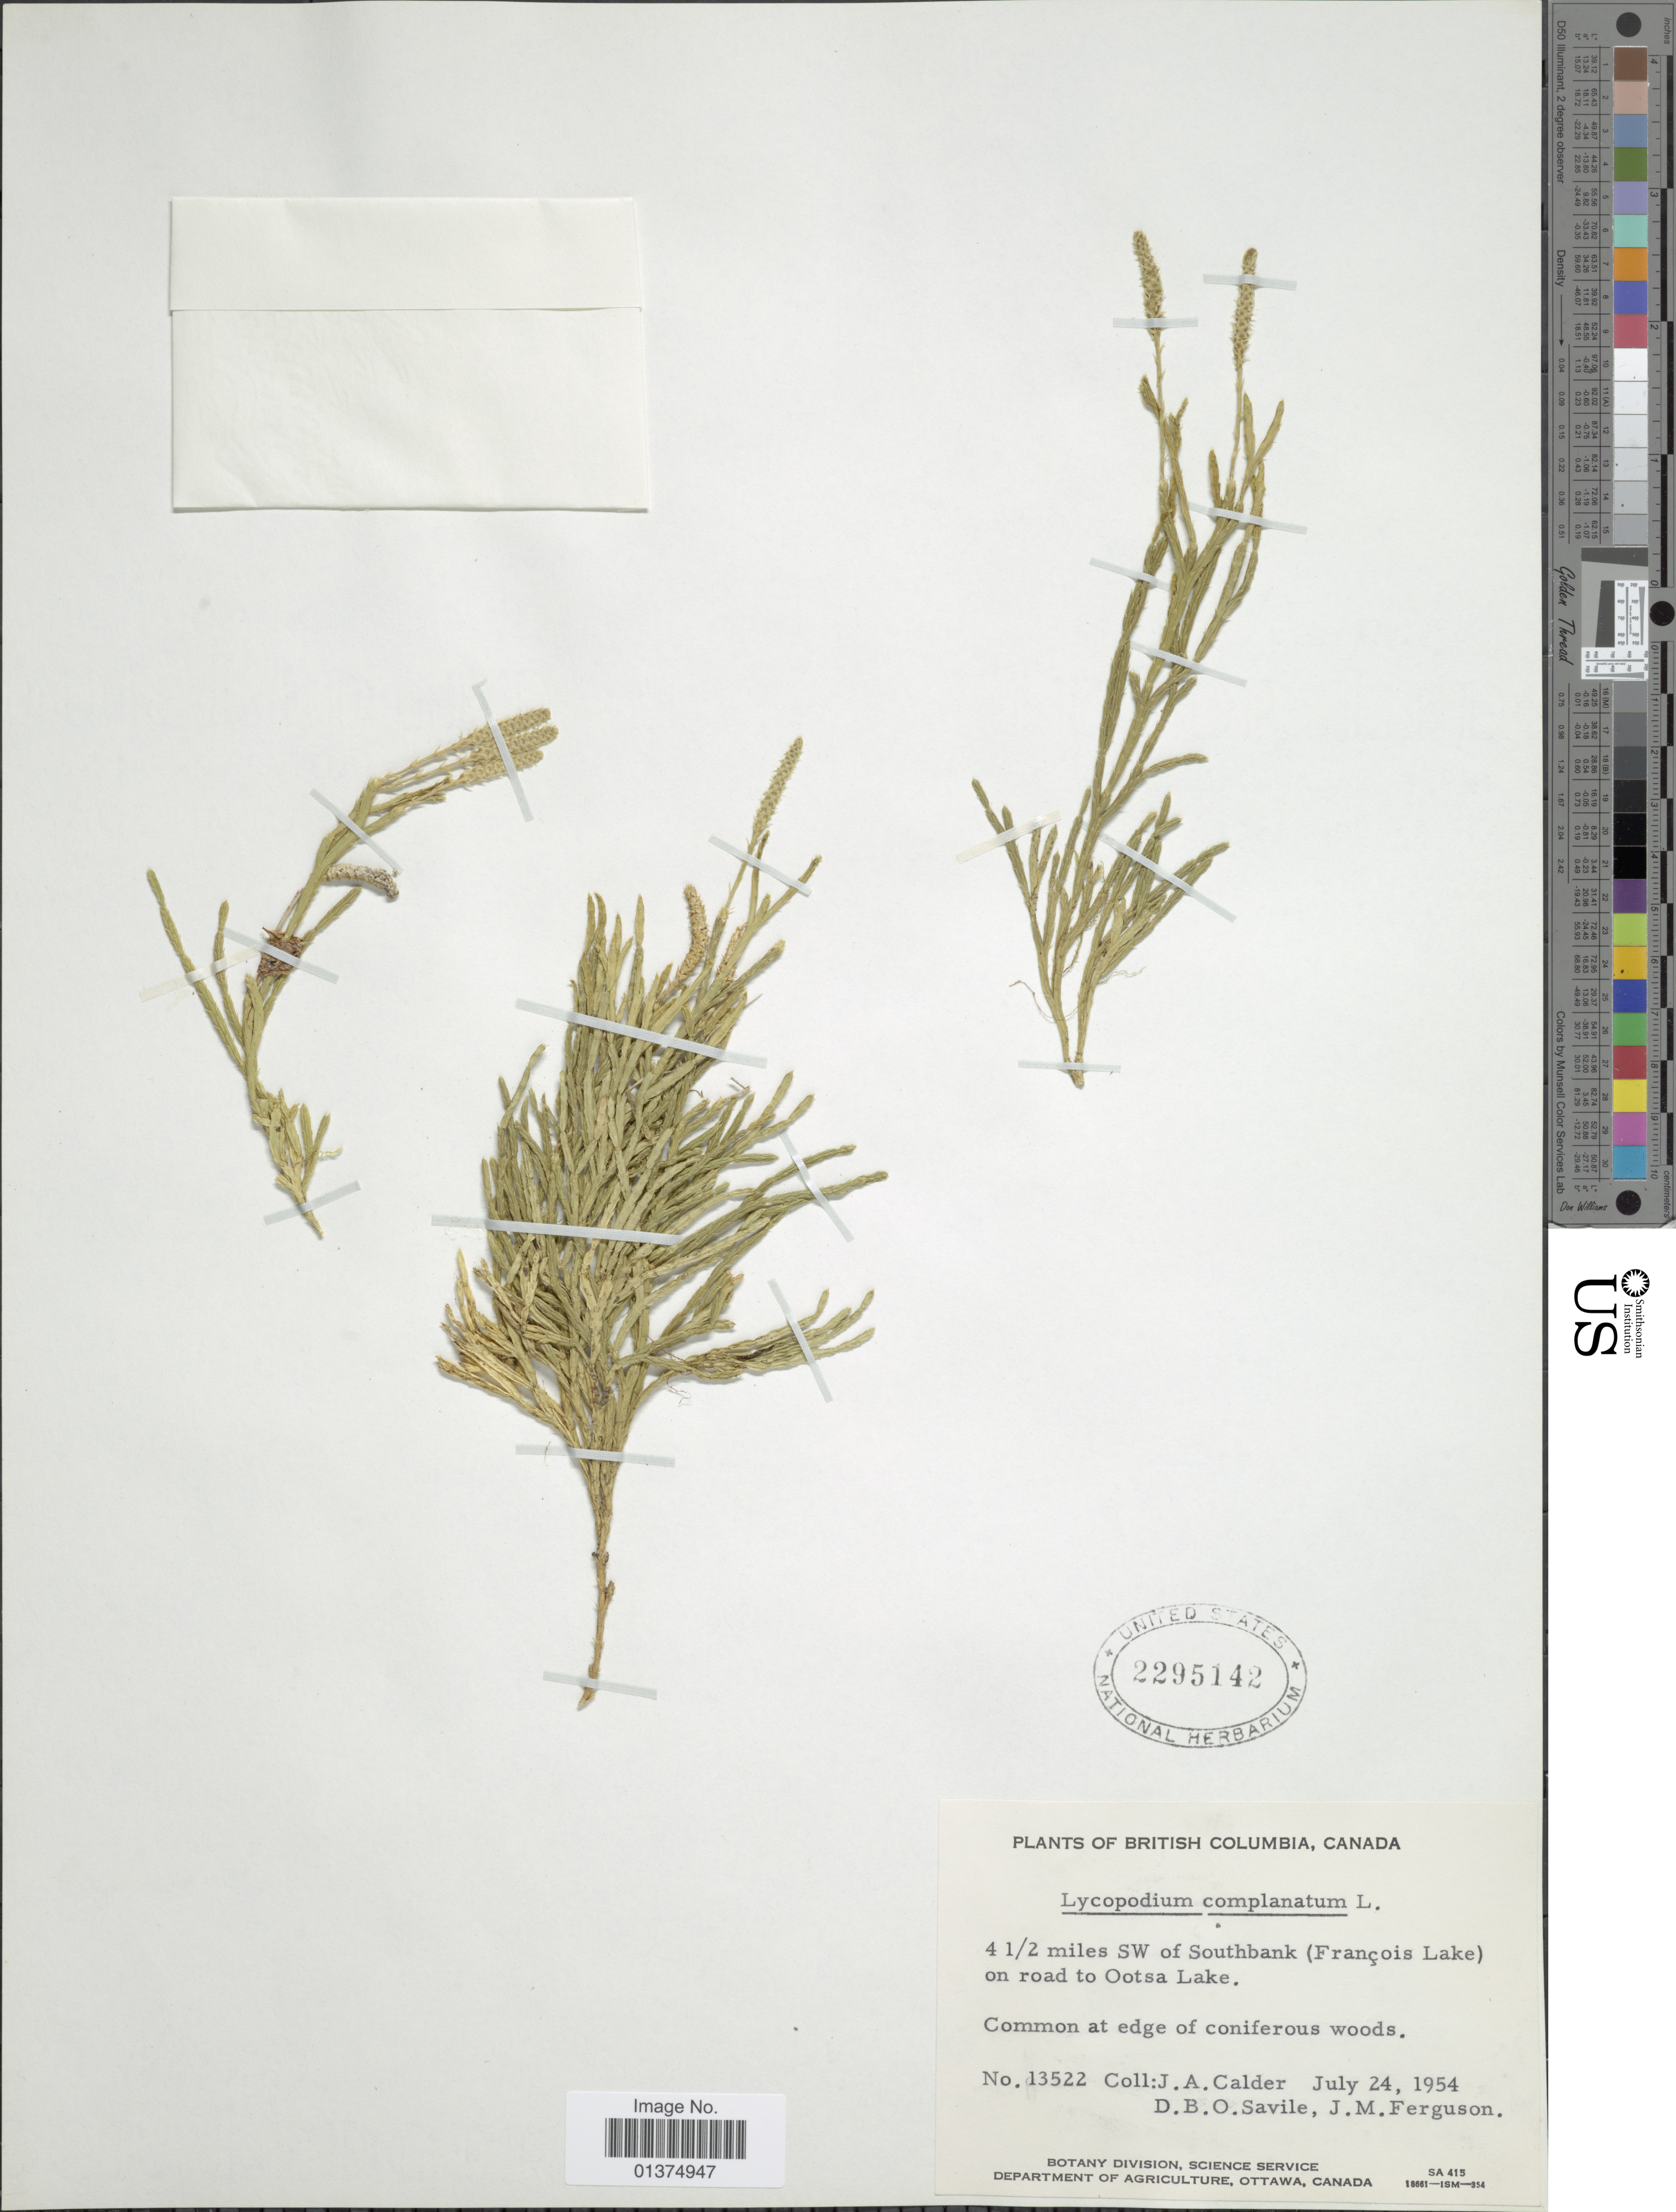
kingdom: Plantae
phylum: Tracheophyta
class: Lycopodiopsida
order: Lycopodiales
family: Lycopodiaceae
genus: Diphasiastrum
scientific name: Diphasiastrum complanatum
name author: (L.) Holub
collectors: J. A. Calder, D. Savile & J. M. Ferguson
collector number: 13522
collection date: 1954-07-24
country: Canada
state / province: British Columbia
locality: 4½ miles SW of Southbank (Francois Lake) on road to Ootsa Lake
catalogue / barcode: US 2295142